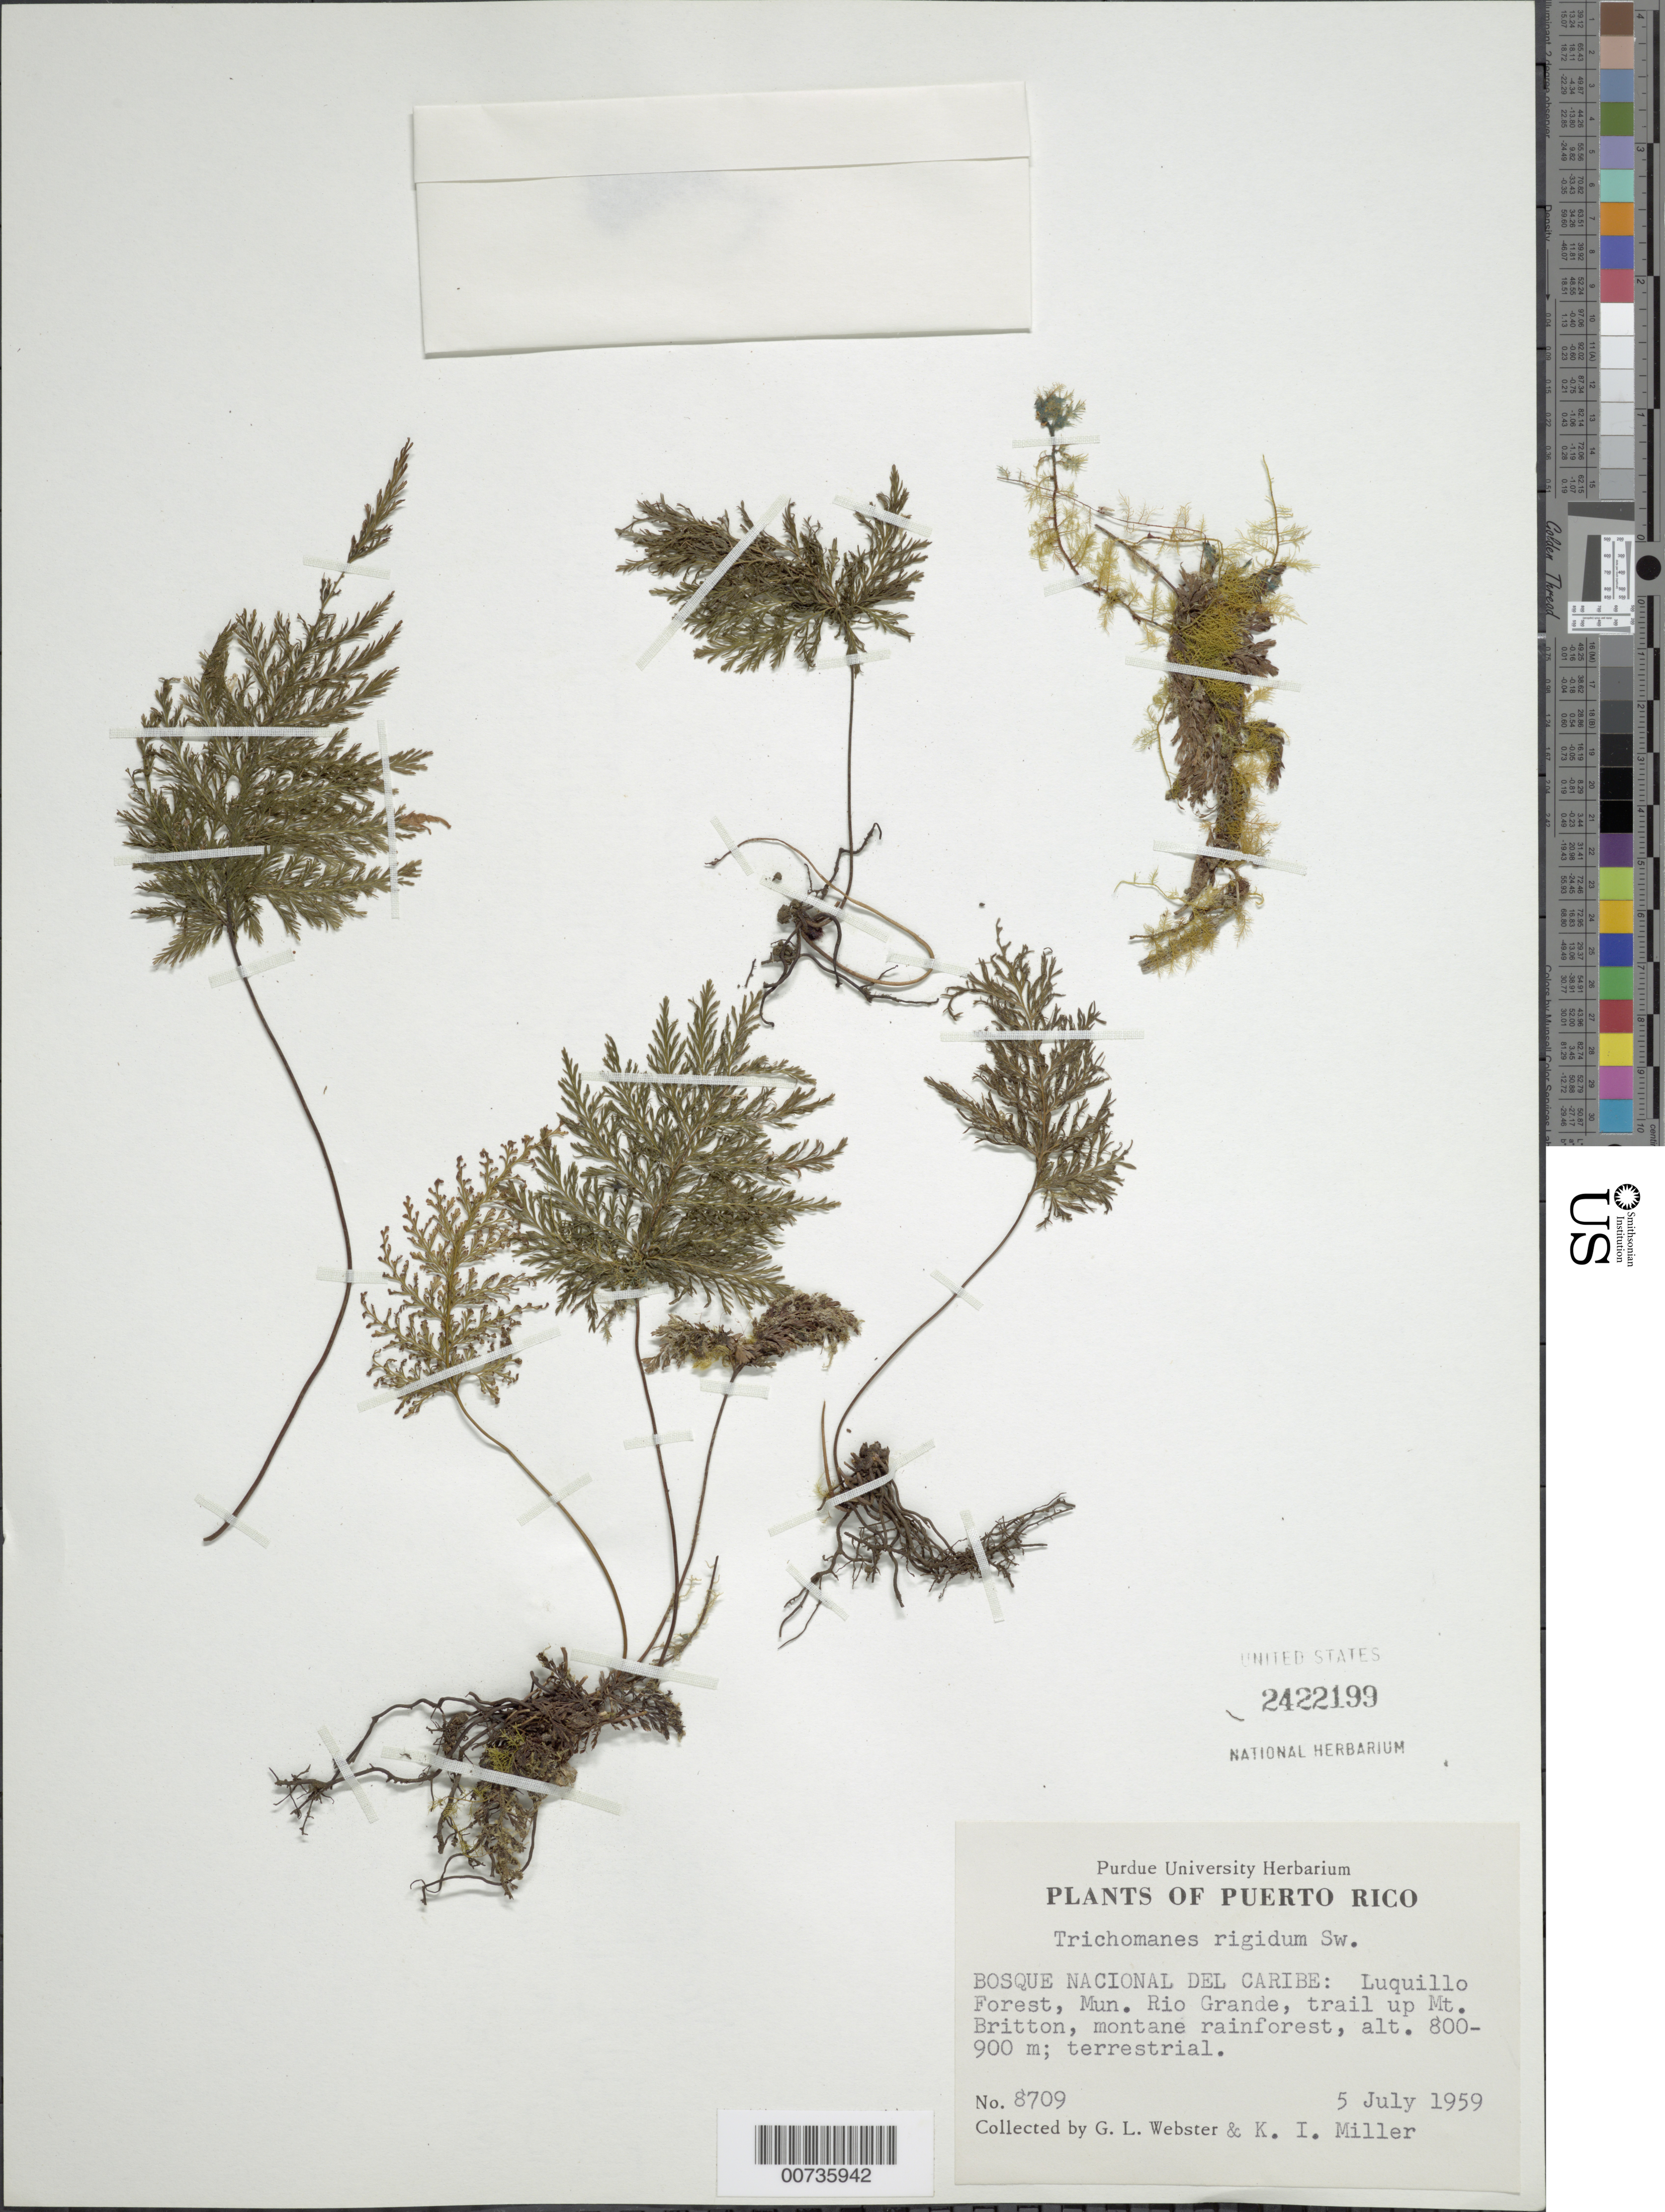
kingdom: Plantae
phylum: Tracheophyta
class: Polypodiopsida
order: Hymenophyllales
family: Hymenophyllaceae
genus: Abrodictyum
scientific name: Abrodictyum rigidum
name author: (Sw.) Ebihara & Dubuisson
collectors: G. L. Webster & K. I. Miller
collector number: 8709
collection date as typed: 05 Jul 1959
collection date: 1959-07-05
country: Puerto Rico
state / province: Río Grande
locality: Bosque Nacional del Caribe: Luquillo Forest, Mun. Rio Grande, trail up Mt. Britton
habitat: Montane rainforest; terrestrial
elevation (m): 800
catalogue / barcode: US 2422199